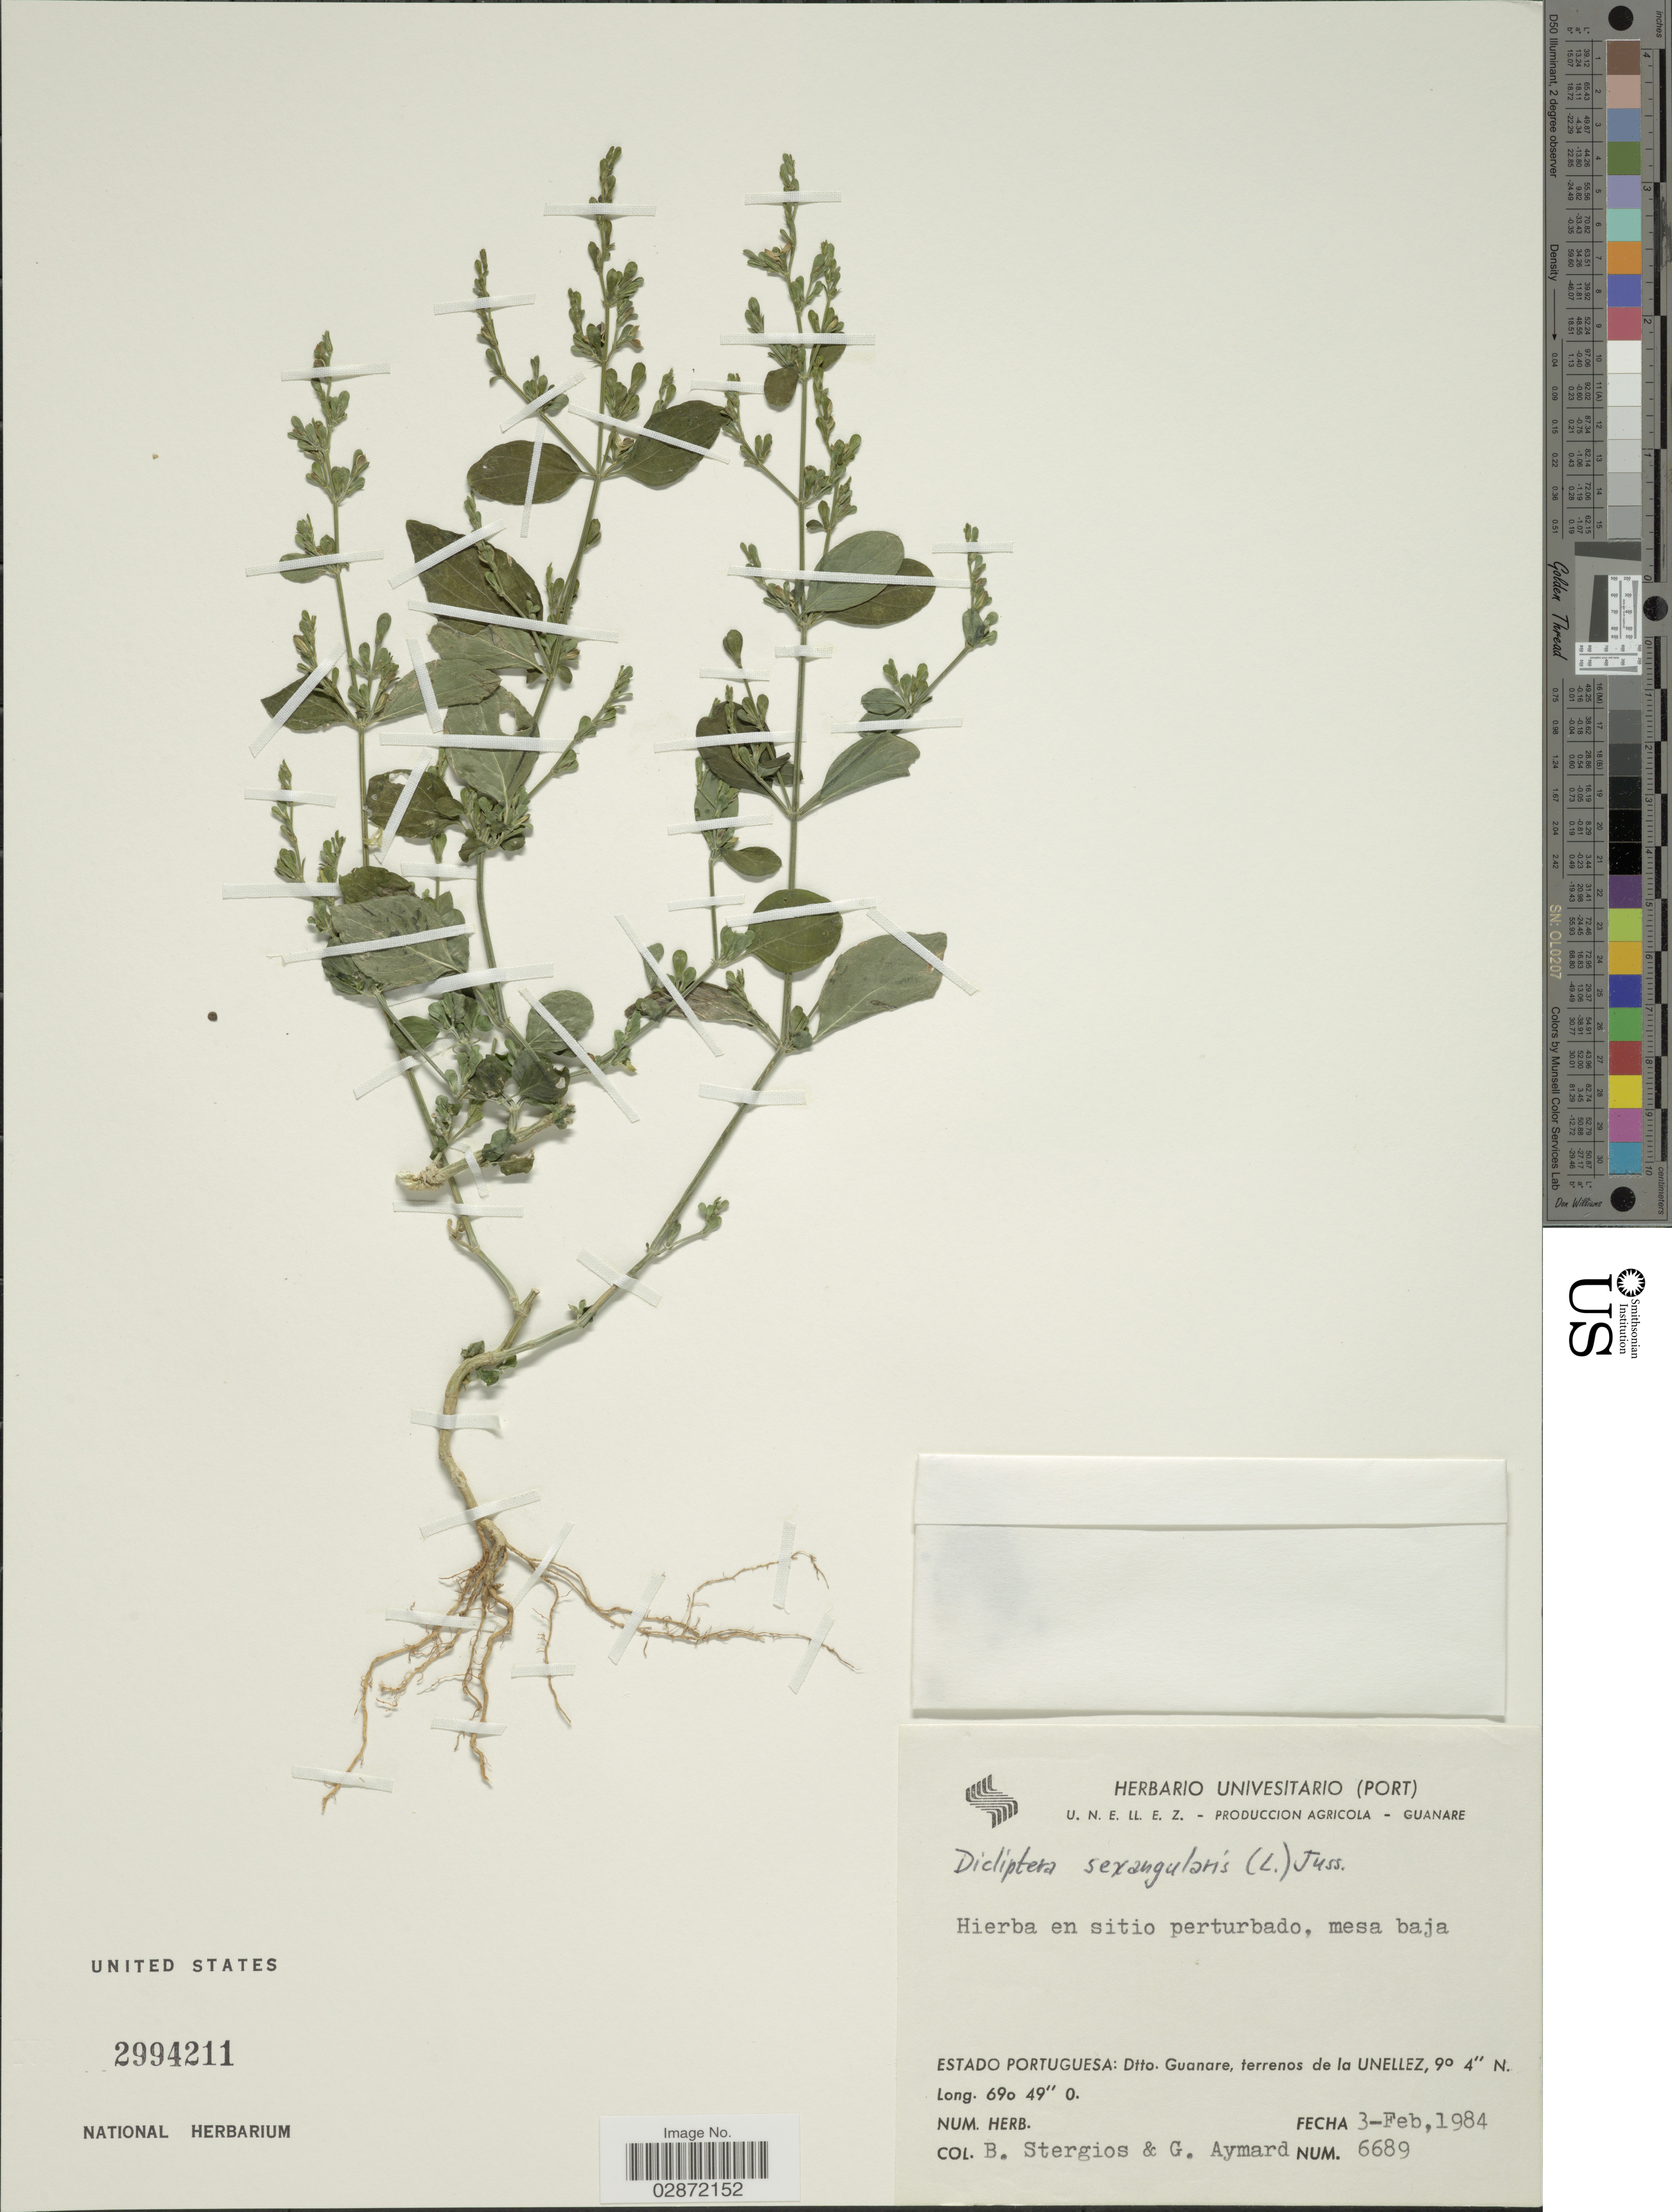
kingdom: Plantae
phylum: Tracheophyta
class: Magnoliopsida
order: Lamiales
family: Acanthaceae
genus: Dicliptera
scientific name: Dicliptera sexangularis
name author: (L.) Juss.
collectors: B. G. Stergios & G. A. Aymard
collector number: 6689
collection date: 1984-02-03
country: Venezuela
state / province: Portuguesa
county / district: Guanare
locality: Terrenos de la UNELLEZ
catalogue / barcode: US 2994211